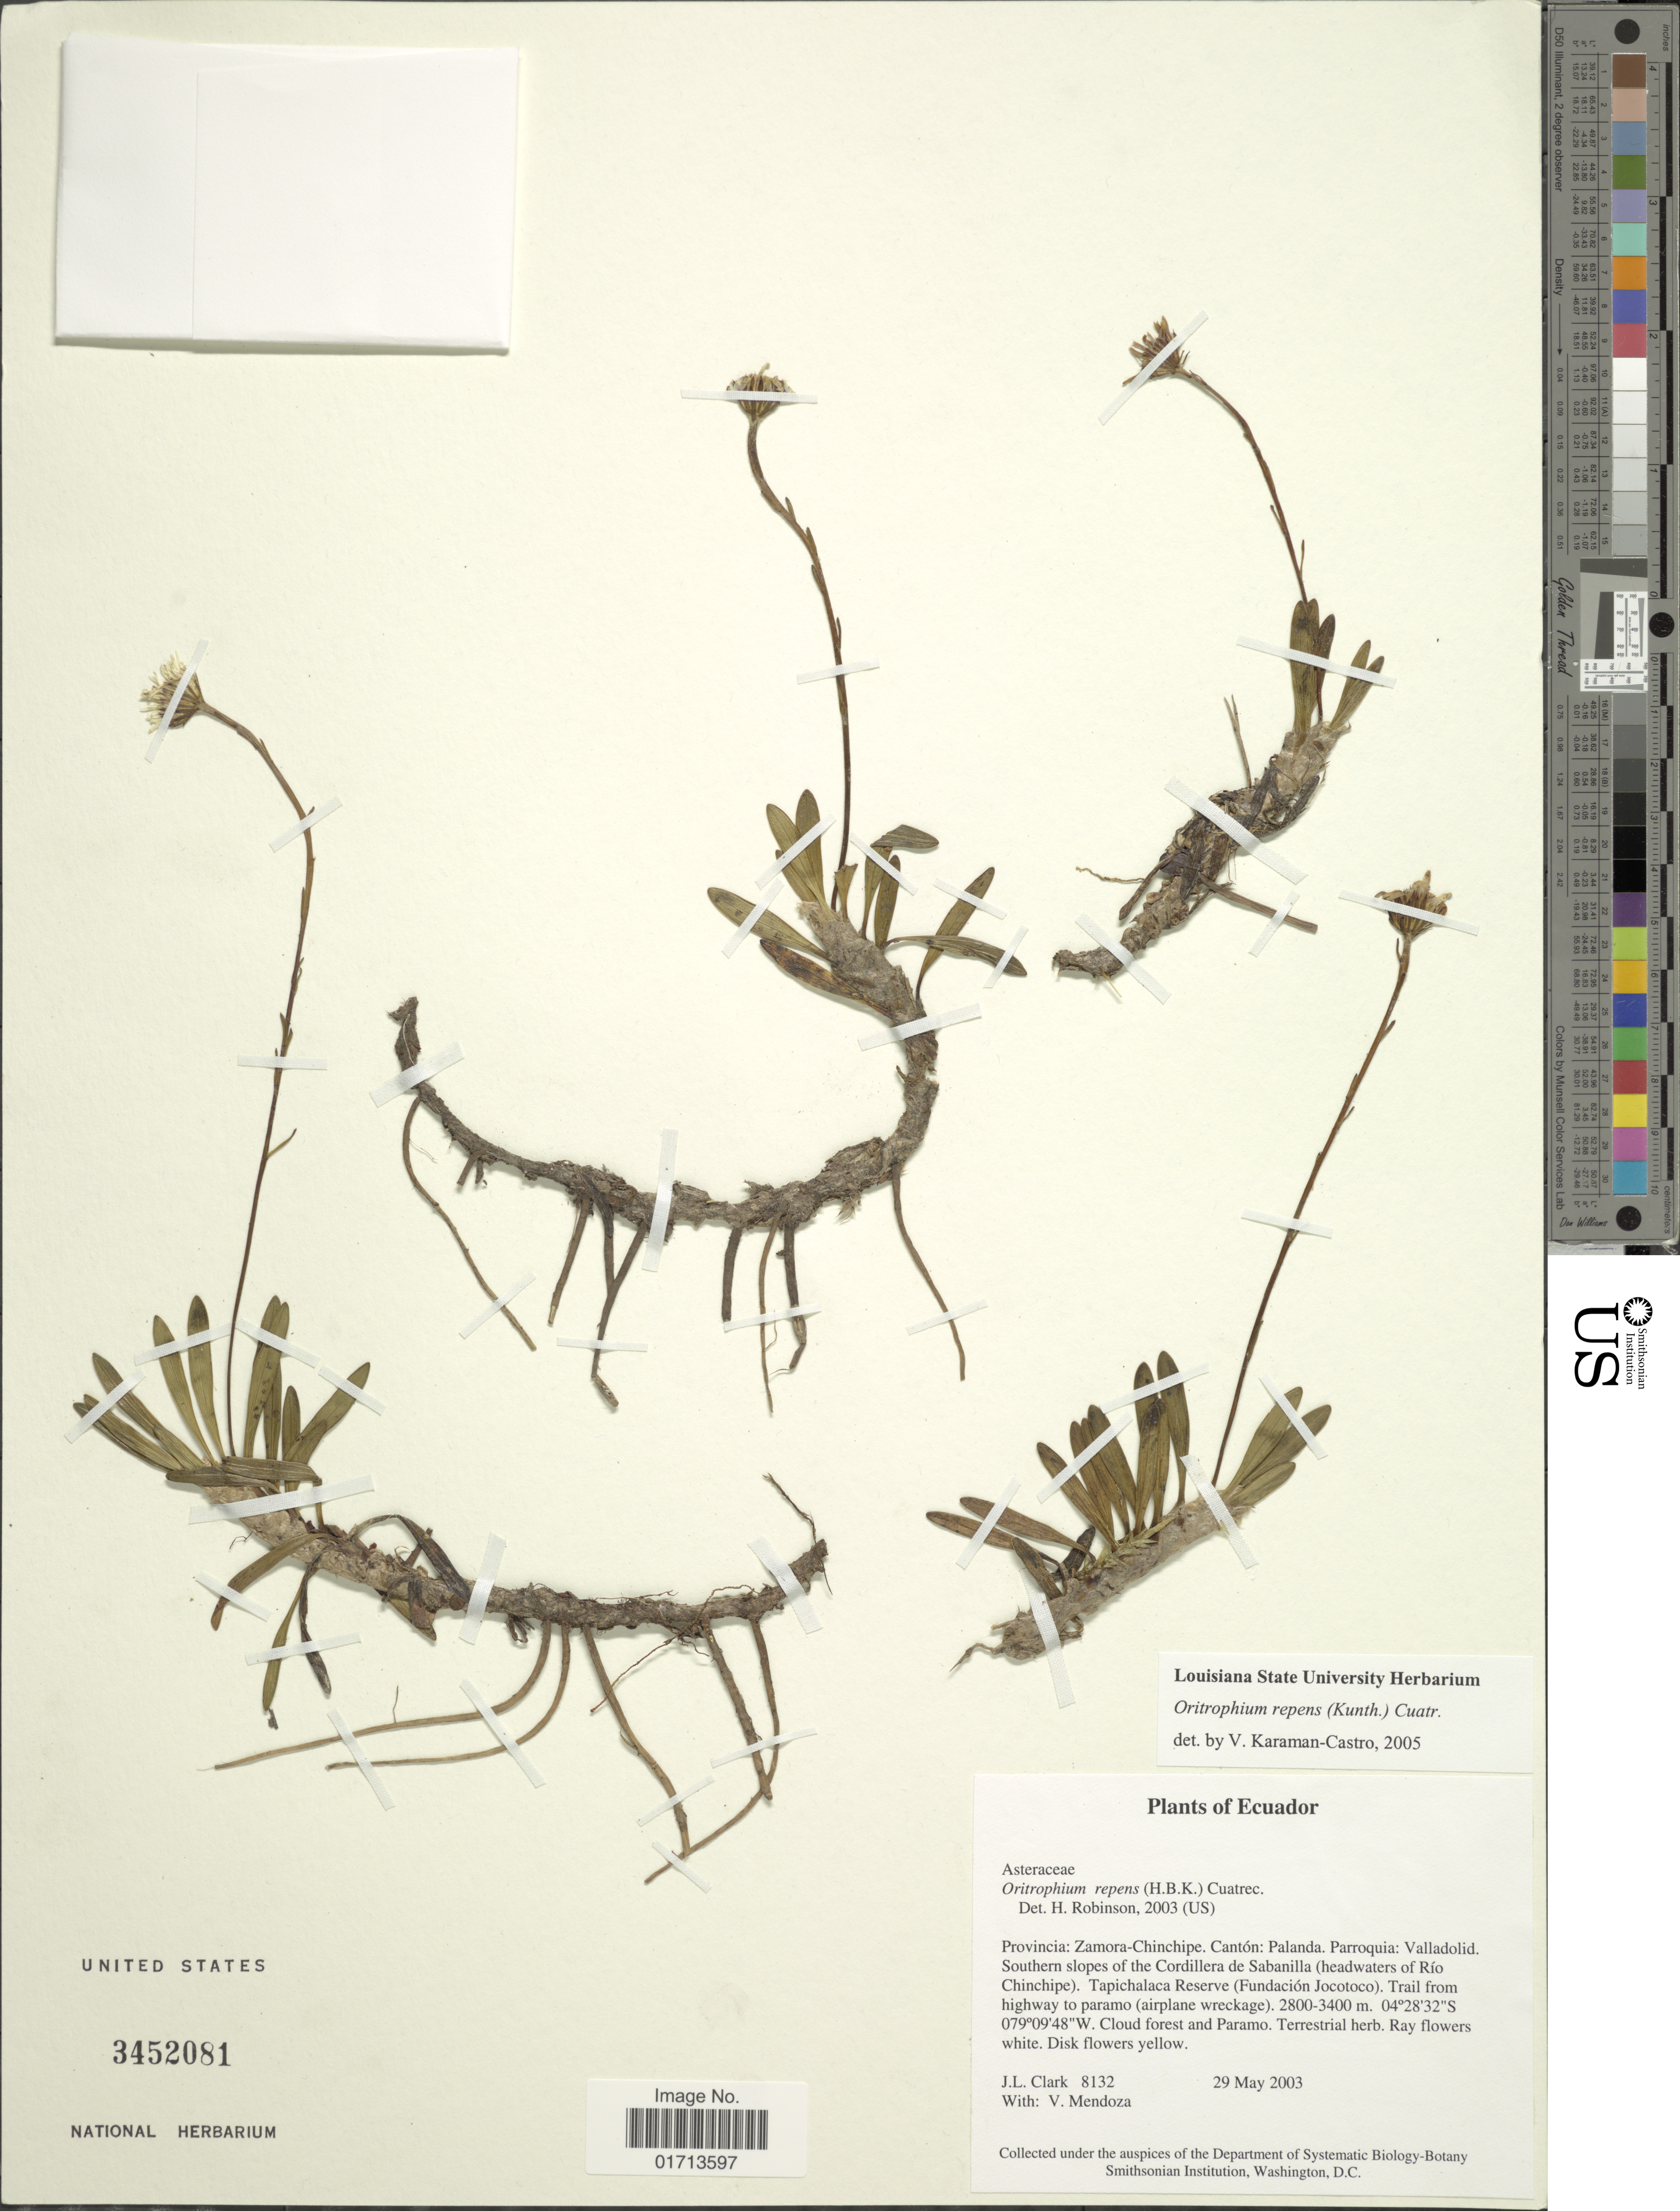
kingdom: Plantae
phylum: Tracheophyta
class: Magnoliopsida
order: Asterales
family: Asteraceae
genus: Oritrophium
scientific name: Oritrophium repens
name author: (Kunth) Cuatrec.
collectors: J. L. Clark & V. Mendoza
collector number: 8132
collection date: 2003-05-29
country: Ecuador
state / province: Zamora-Chinchipe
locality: Canton: Palanda, Parroquia: Valladolid, Southern slopes of the Cordillera de Sabanilla (headwaters of Rio Chinchipe)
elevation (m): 2800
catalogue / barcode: US 3452081